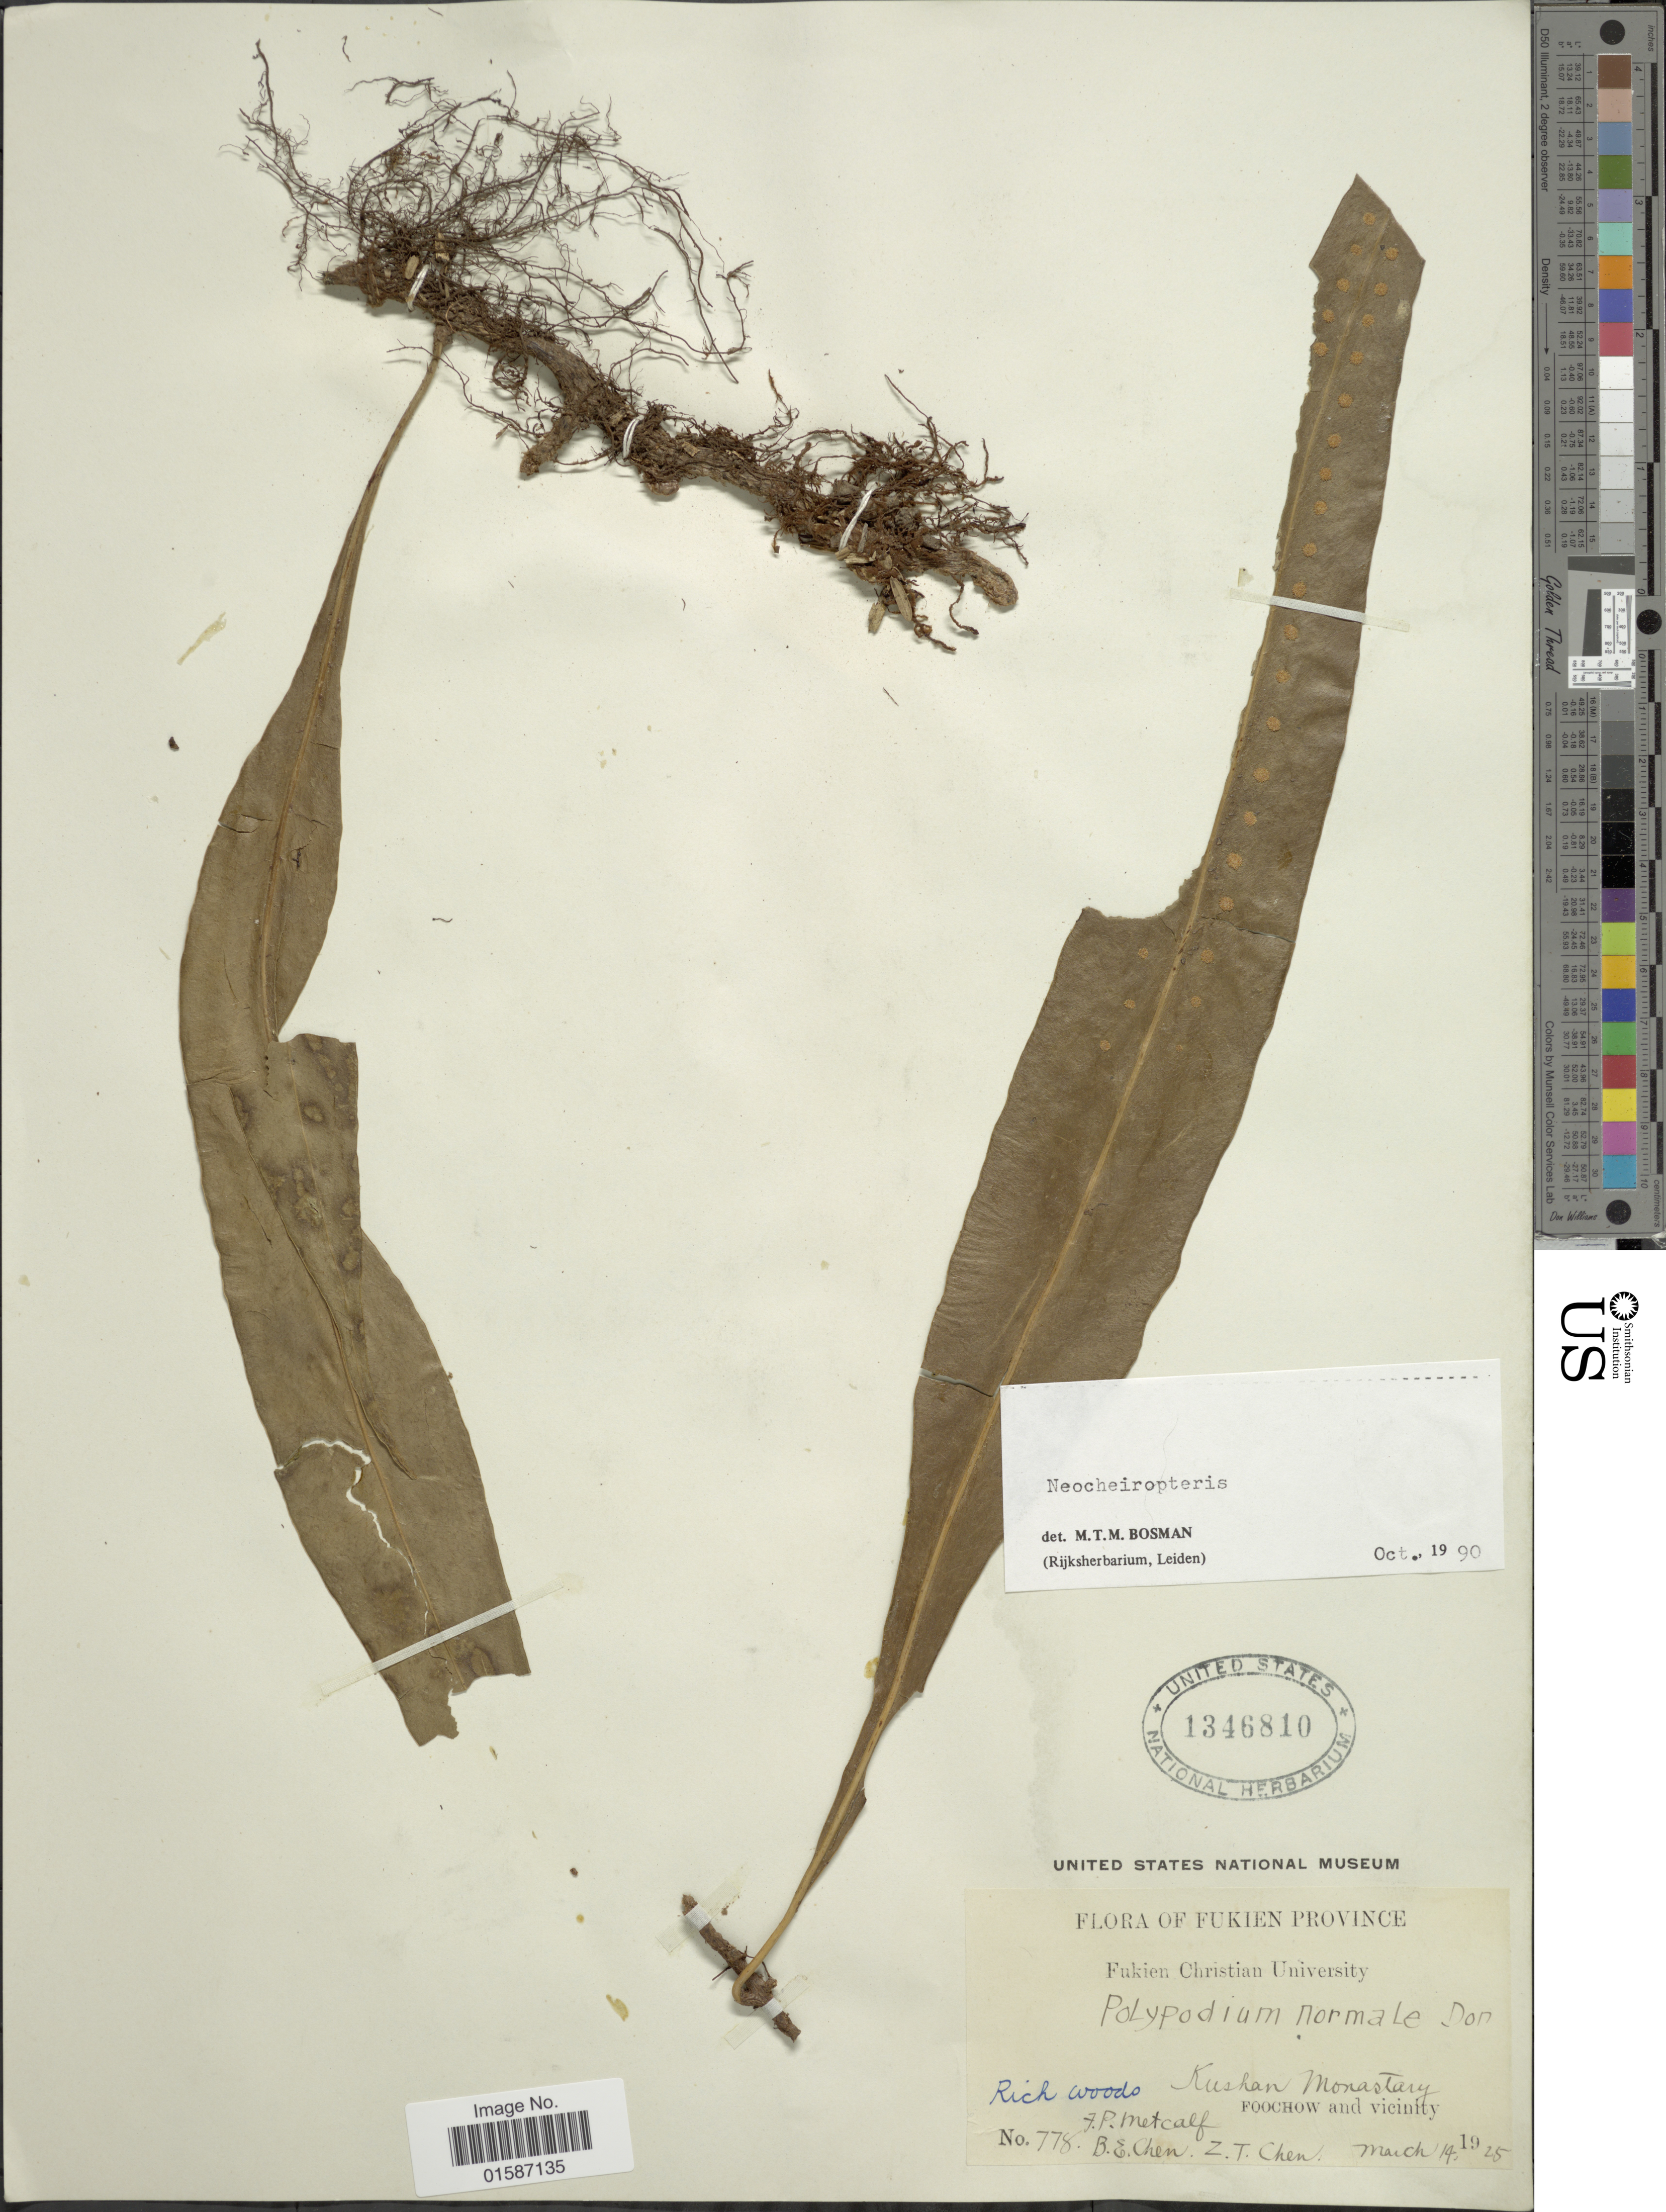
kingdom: Plantae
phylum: Tracheophyta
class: Polypodiopsida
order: Polypodiales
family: Polypodiaceae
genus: Tricholepidium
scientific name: Tricholepidium normale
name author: (D. Don) Ching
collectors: F. Metcalf, B. Chen & Z. Chen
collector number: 778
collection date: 1925-03-14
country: China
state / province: Fujian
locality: Fukien Province, Kushan Monastry, Foochow and vicinity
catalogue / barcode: US 1346810